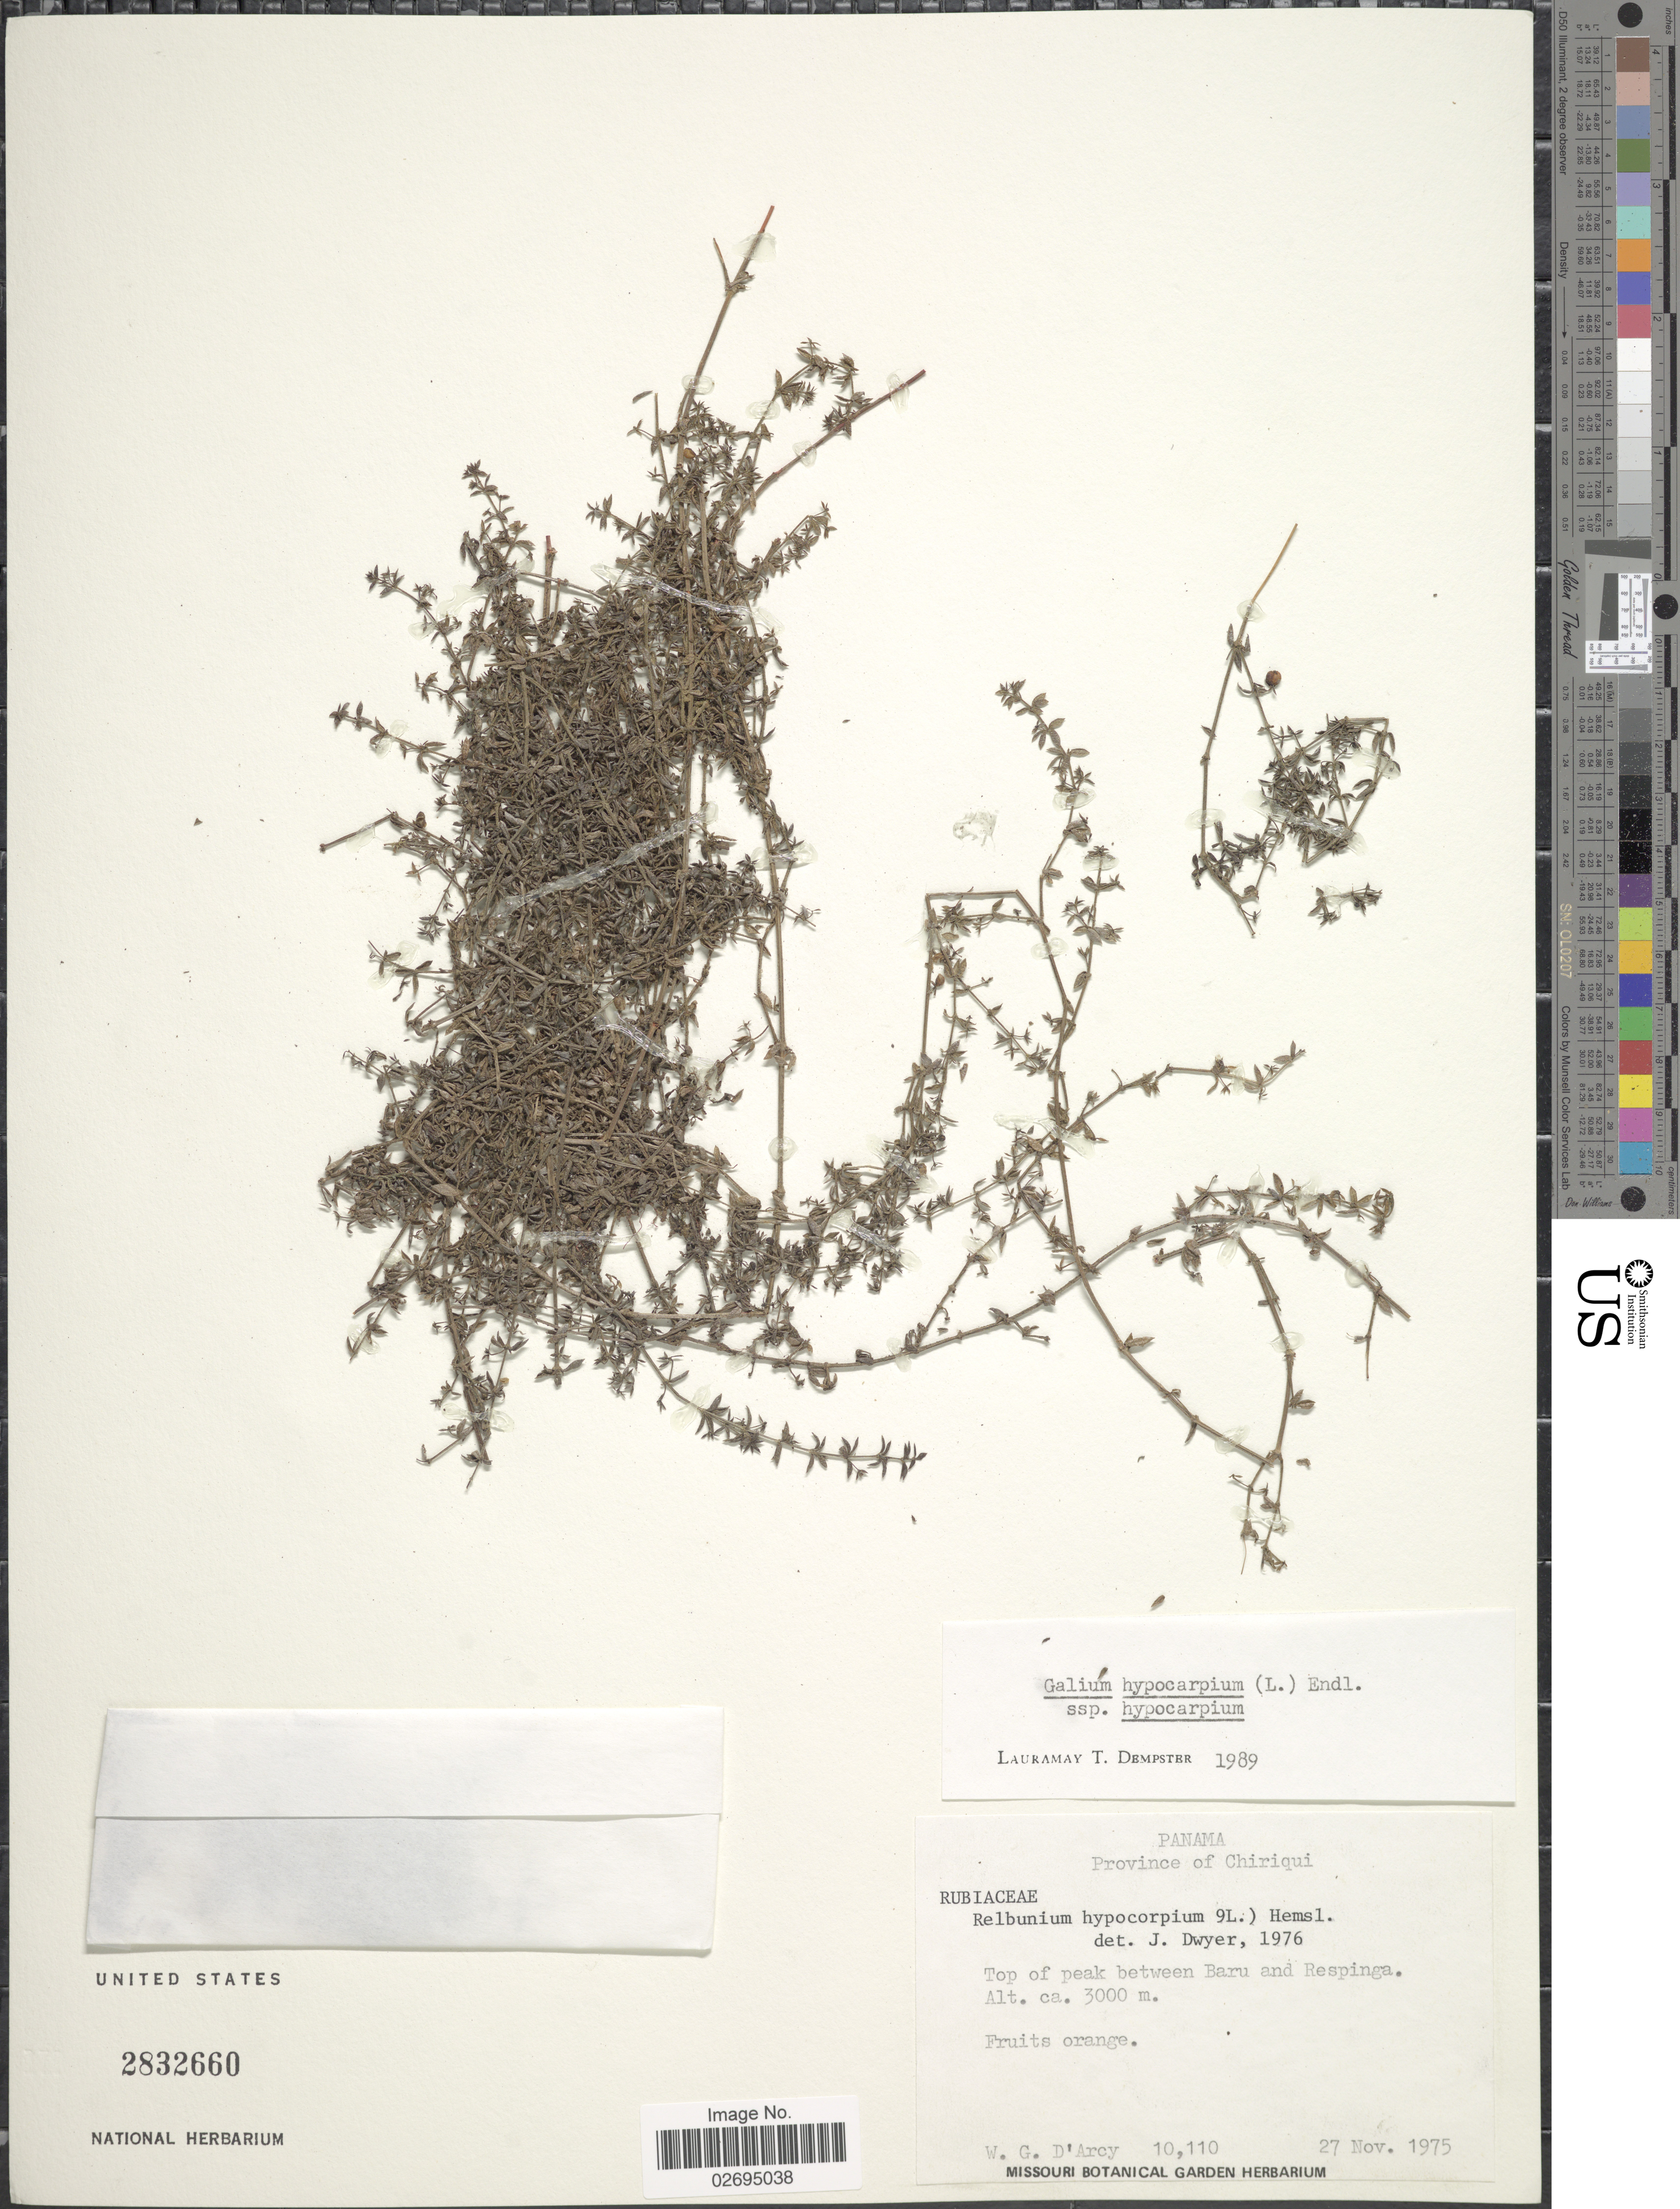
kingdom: Plantae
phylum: Tracheophyta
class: Magnoliopsida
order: Gentianales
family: Rubiaceae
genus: Galium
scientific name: Galium hypocarpium subsp. hypocarpium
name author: (L.) Endl. ex Griseb.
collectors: W. G. D'Arcy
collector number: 10110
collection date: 1975-11-27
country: Panama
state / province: Chiriqui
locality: Top of peak between Baru and Respinga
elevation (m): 3000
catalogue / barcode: US 2832660